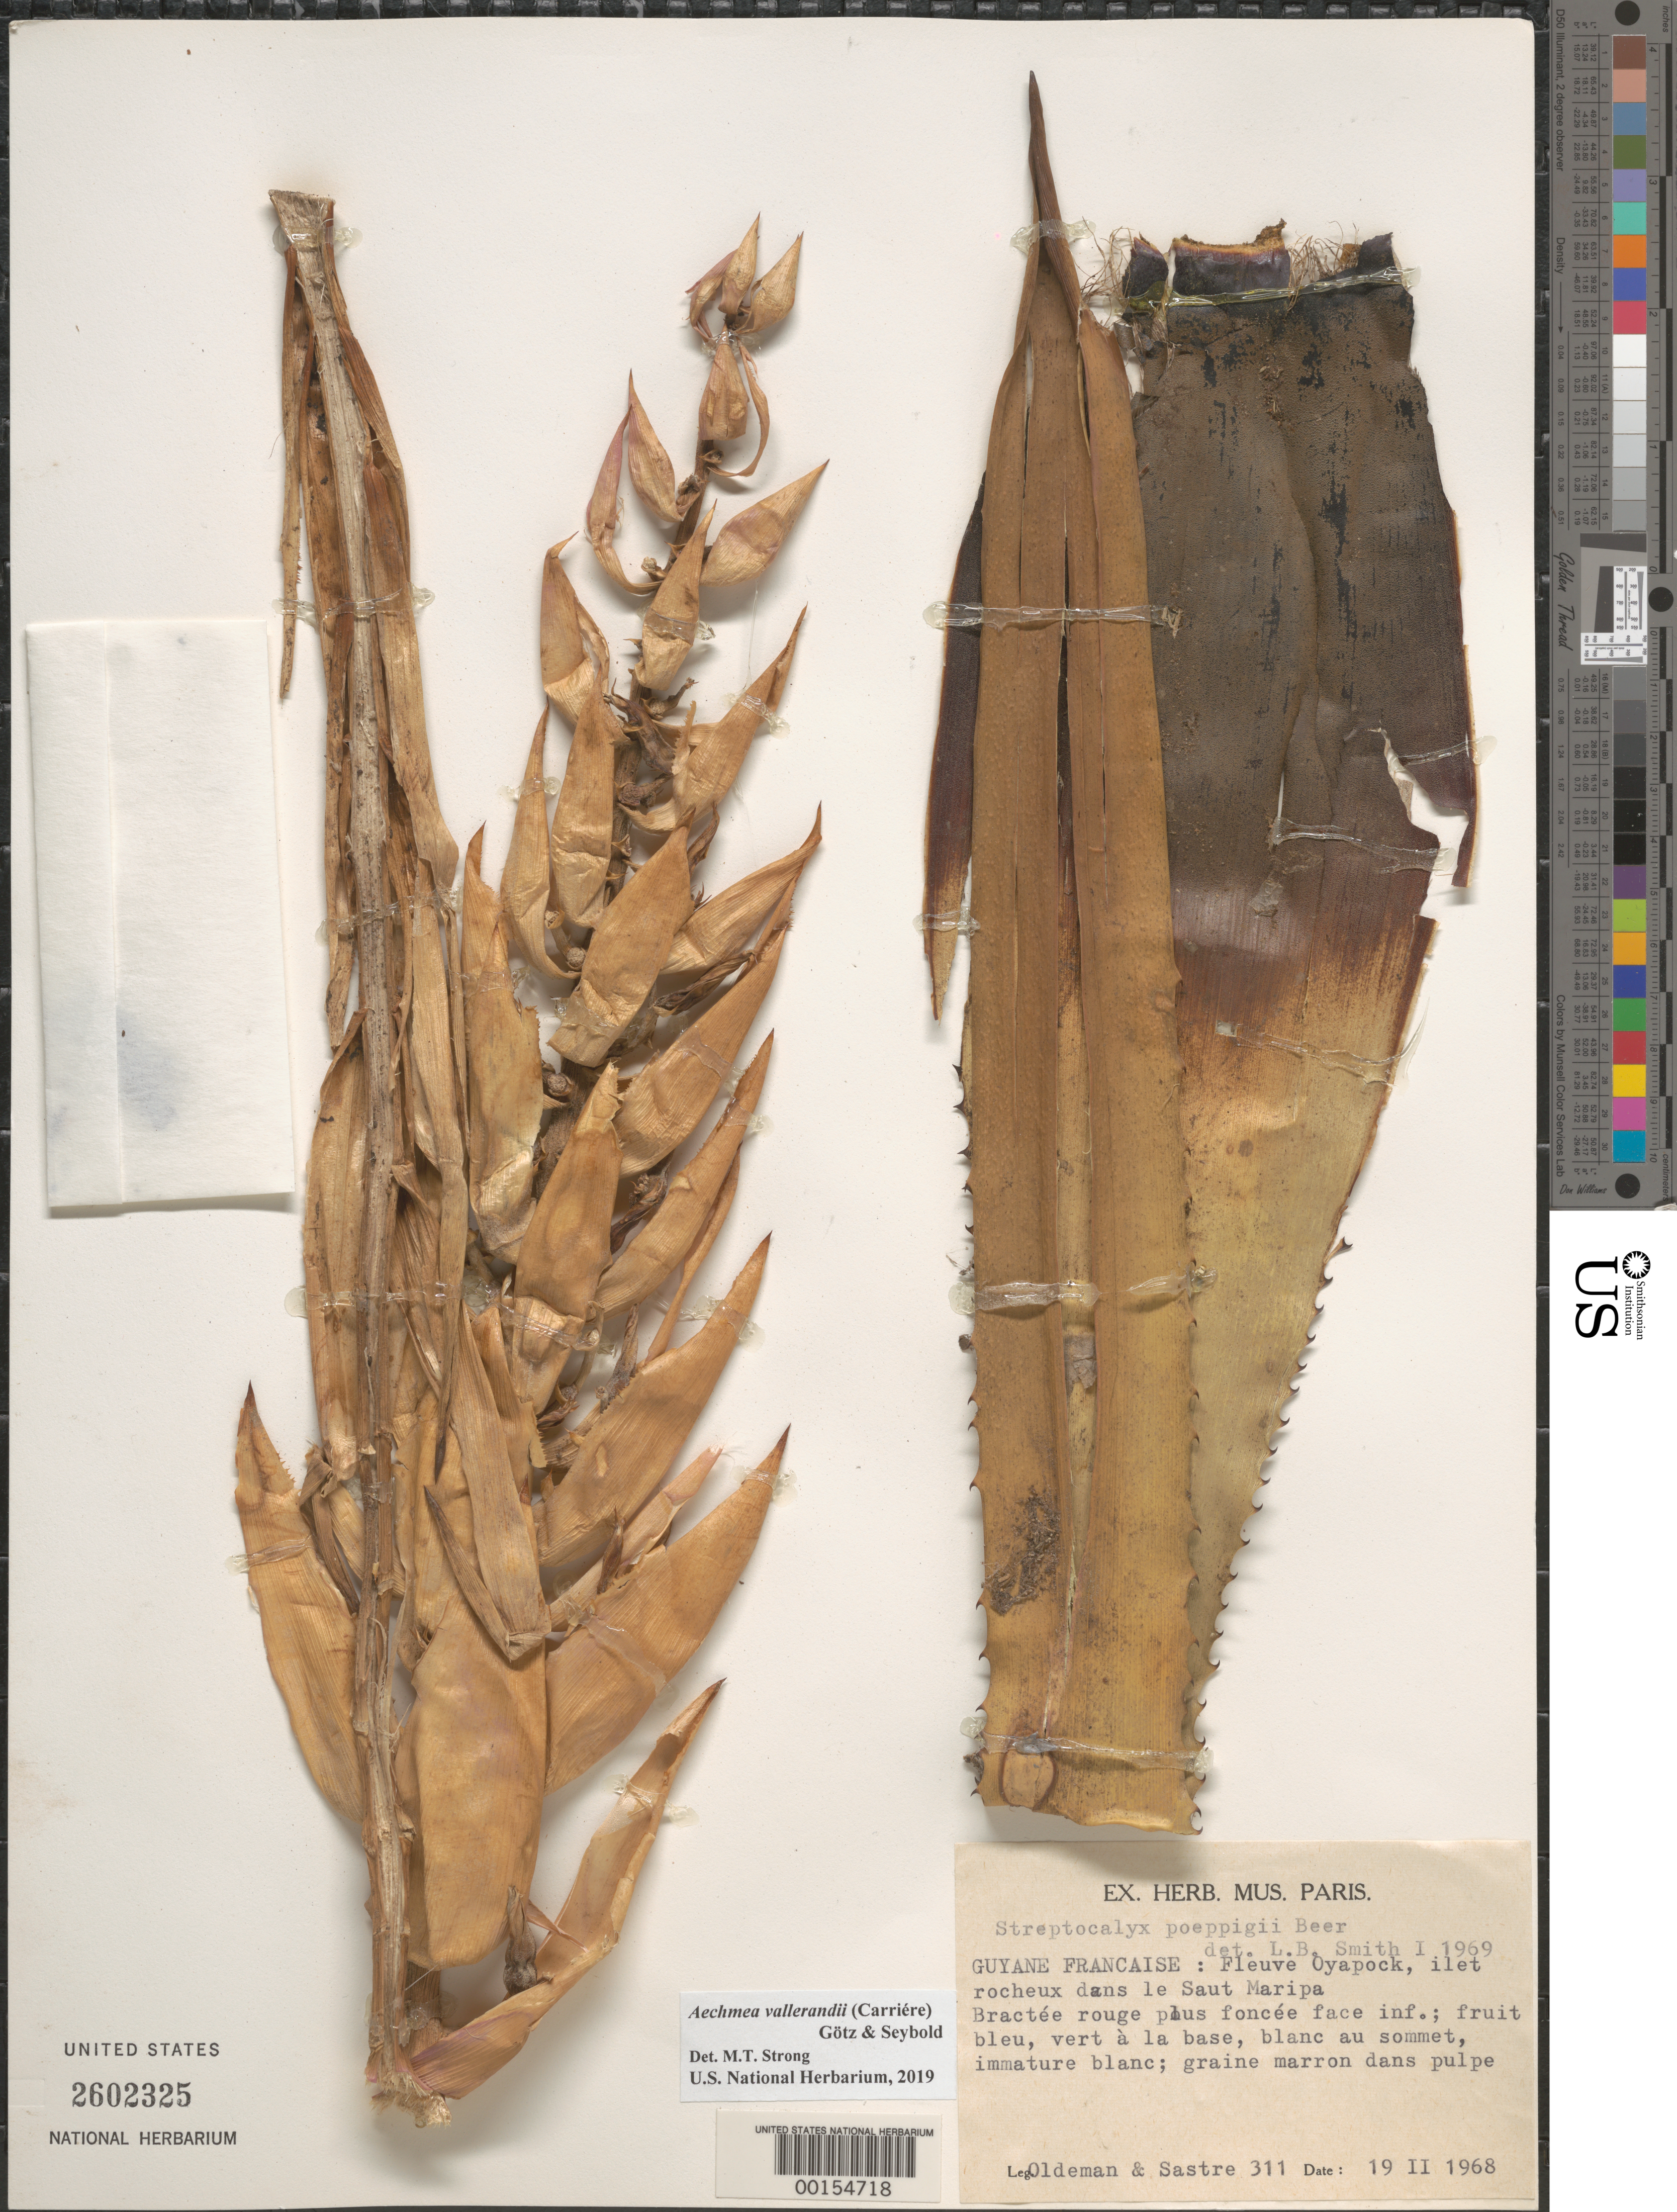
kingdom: Plantae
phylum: Tracheophyta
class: Liliopsida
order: Poales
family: Bromeliaceae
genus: Aechmea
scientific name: Aechmea vallerandii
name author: (Carrière) Erhardt et al.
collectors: -- Oldeman & -- Sastre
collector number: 311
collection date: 1968-02-19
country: French Guiana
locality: Guyane Francaise: Fleuve Oyapock, ilet rocheux dans le Saut Maripa.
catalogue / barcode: US 2602325